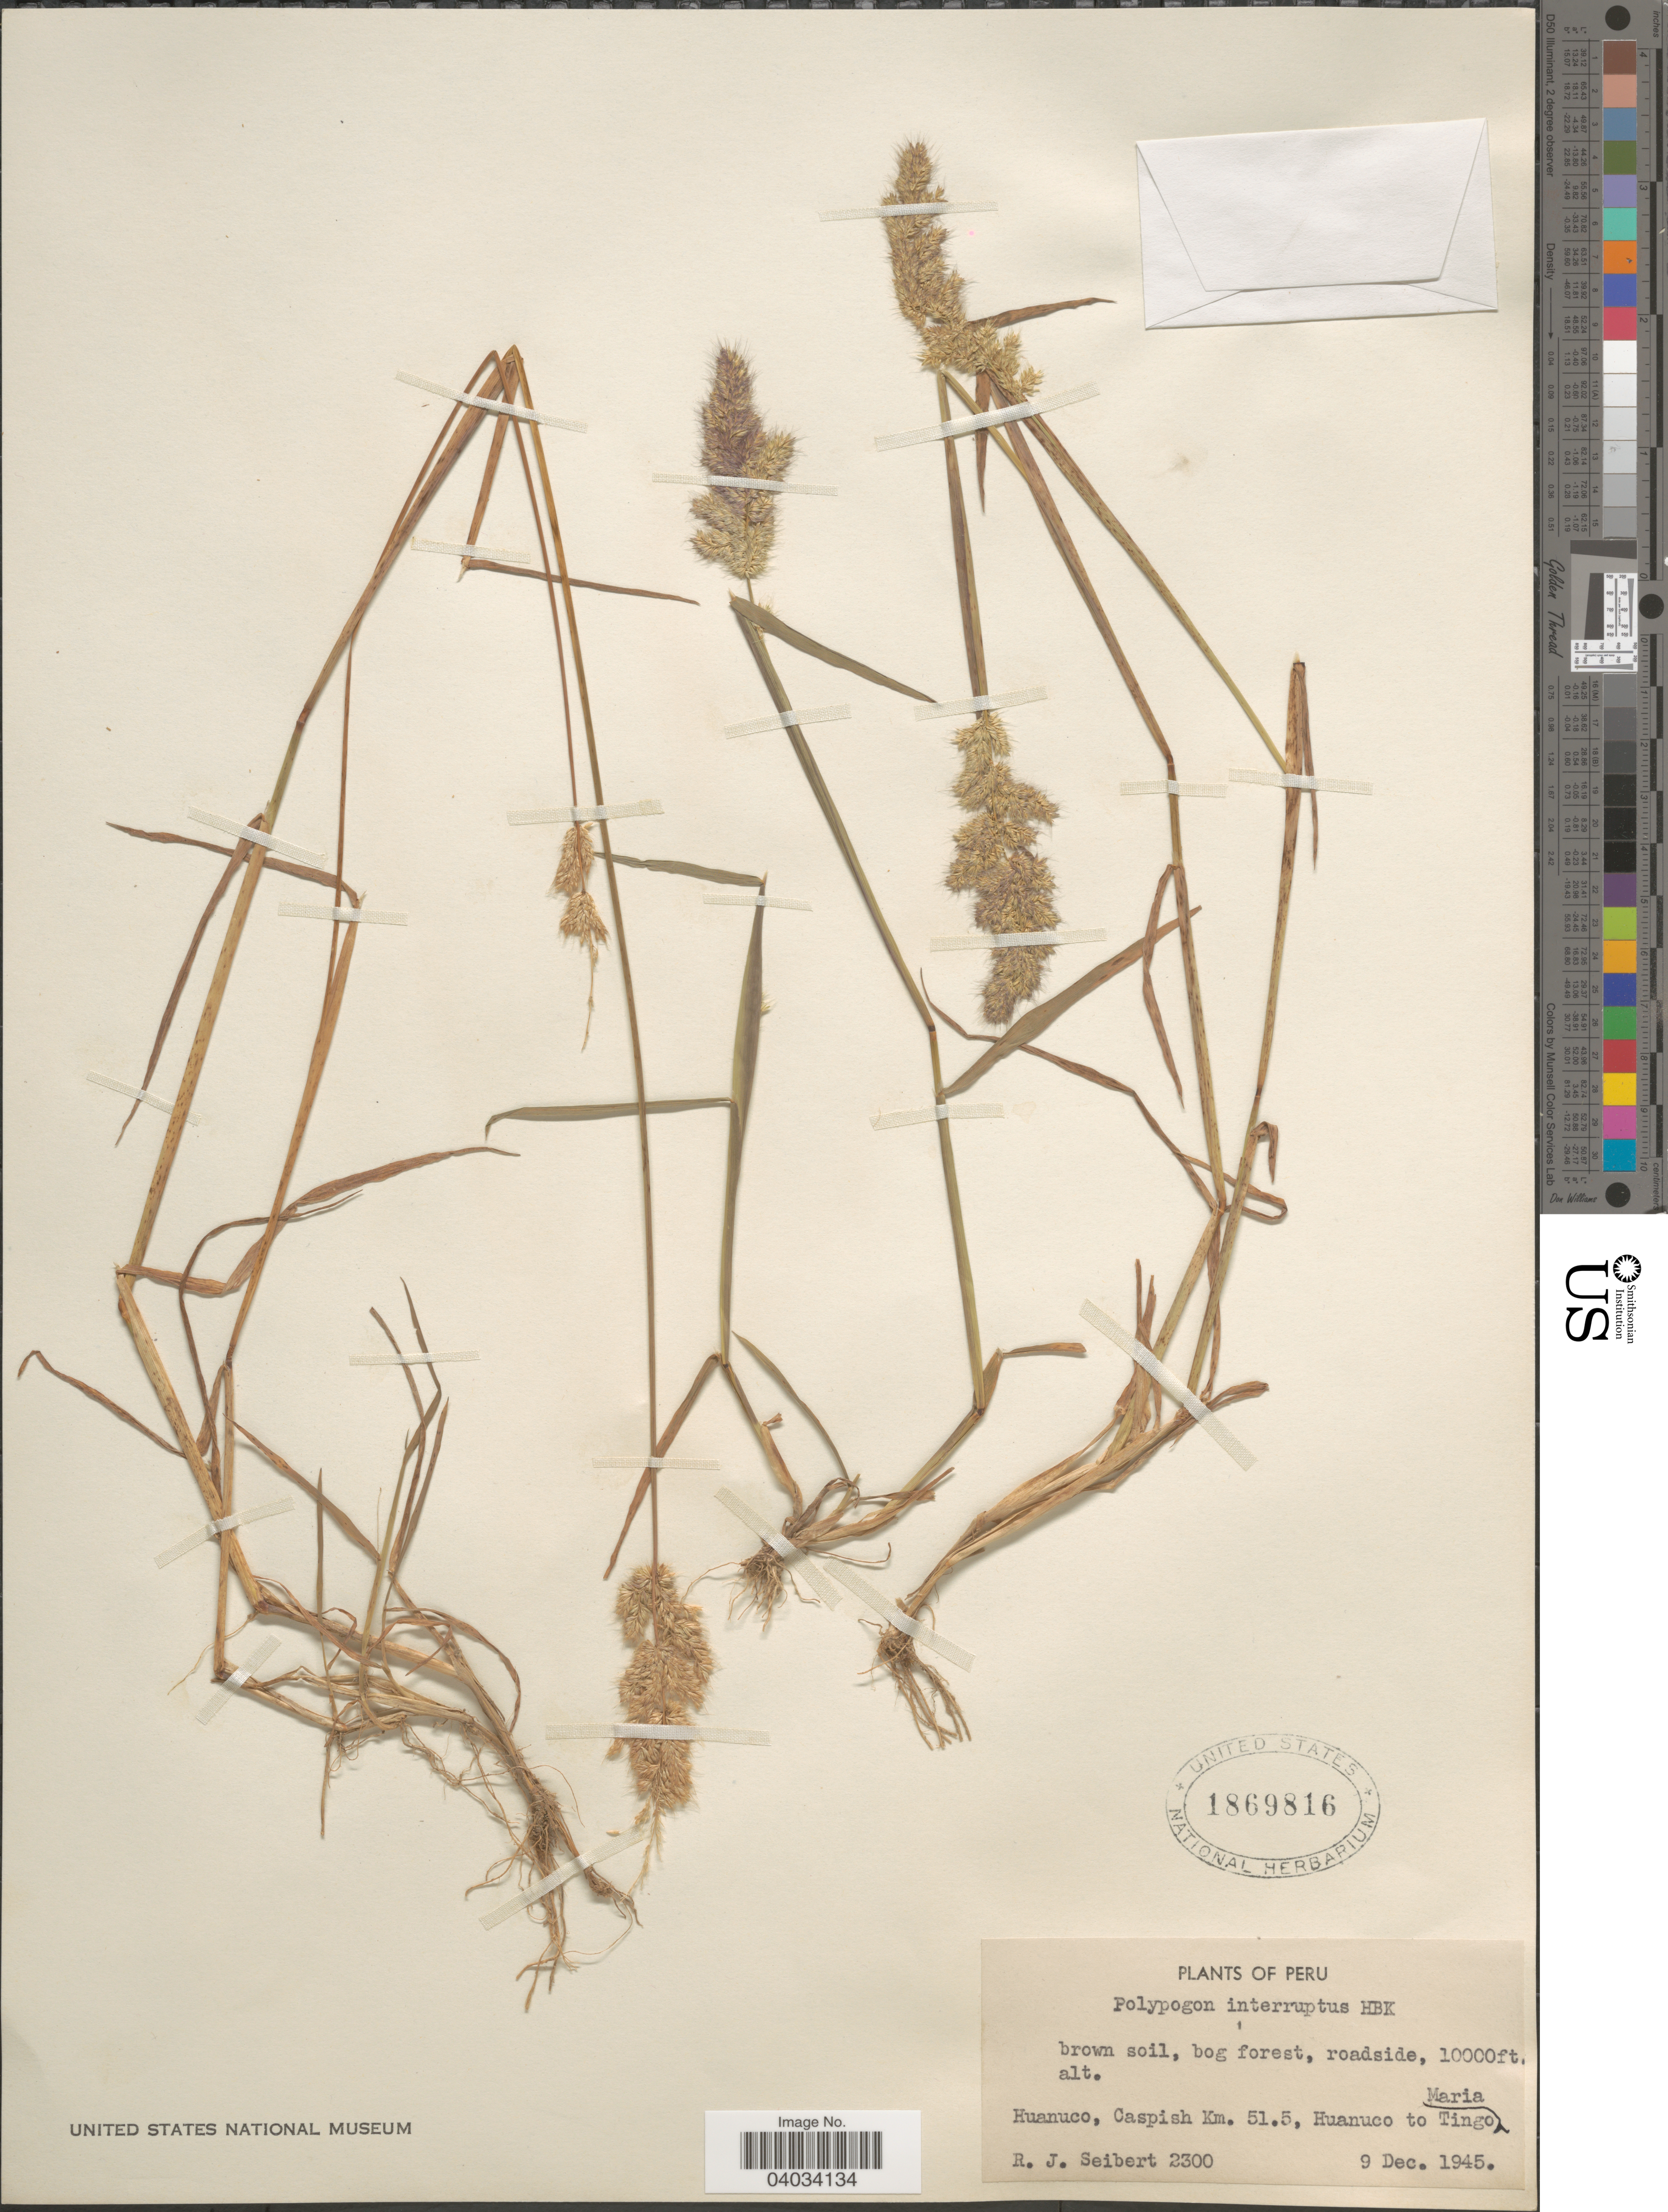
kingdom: Plantae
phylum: Tracheophyta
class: Liliopsida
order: Poales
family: Poaceae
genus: Polypogon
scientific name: Polypogon interruptus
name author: Kunth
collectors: R. J. Seibert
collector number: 2300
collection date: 1945-12-09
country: Peru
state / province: Huánuco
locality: Caspish Km. 51.5, Huanuco to Tingo Maria.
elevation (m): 3048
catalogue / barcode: US 1869816